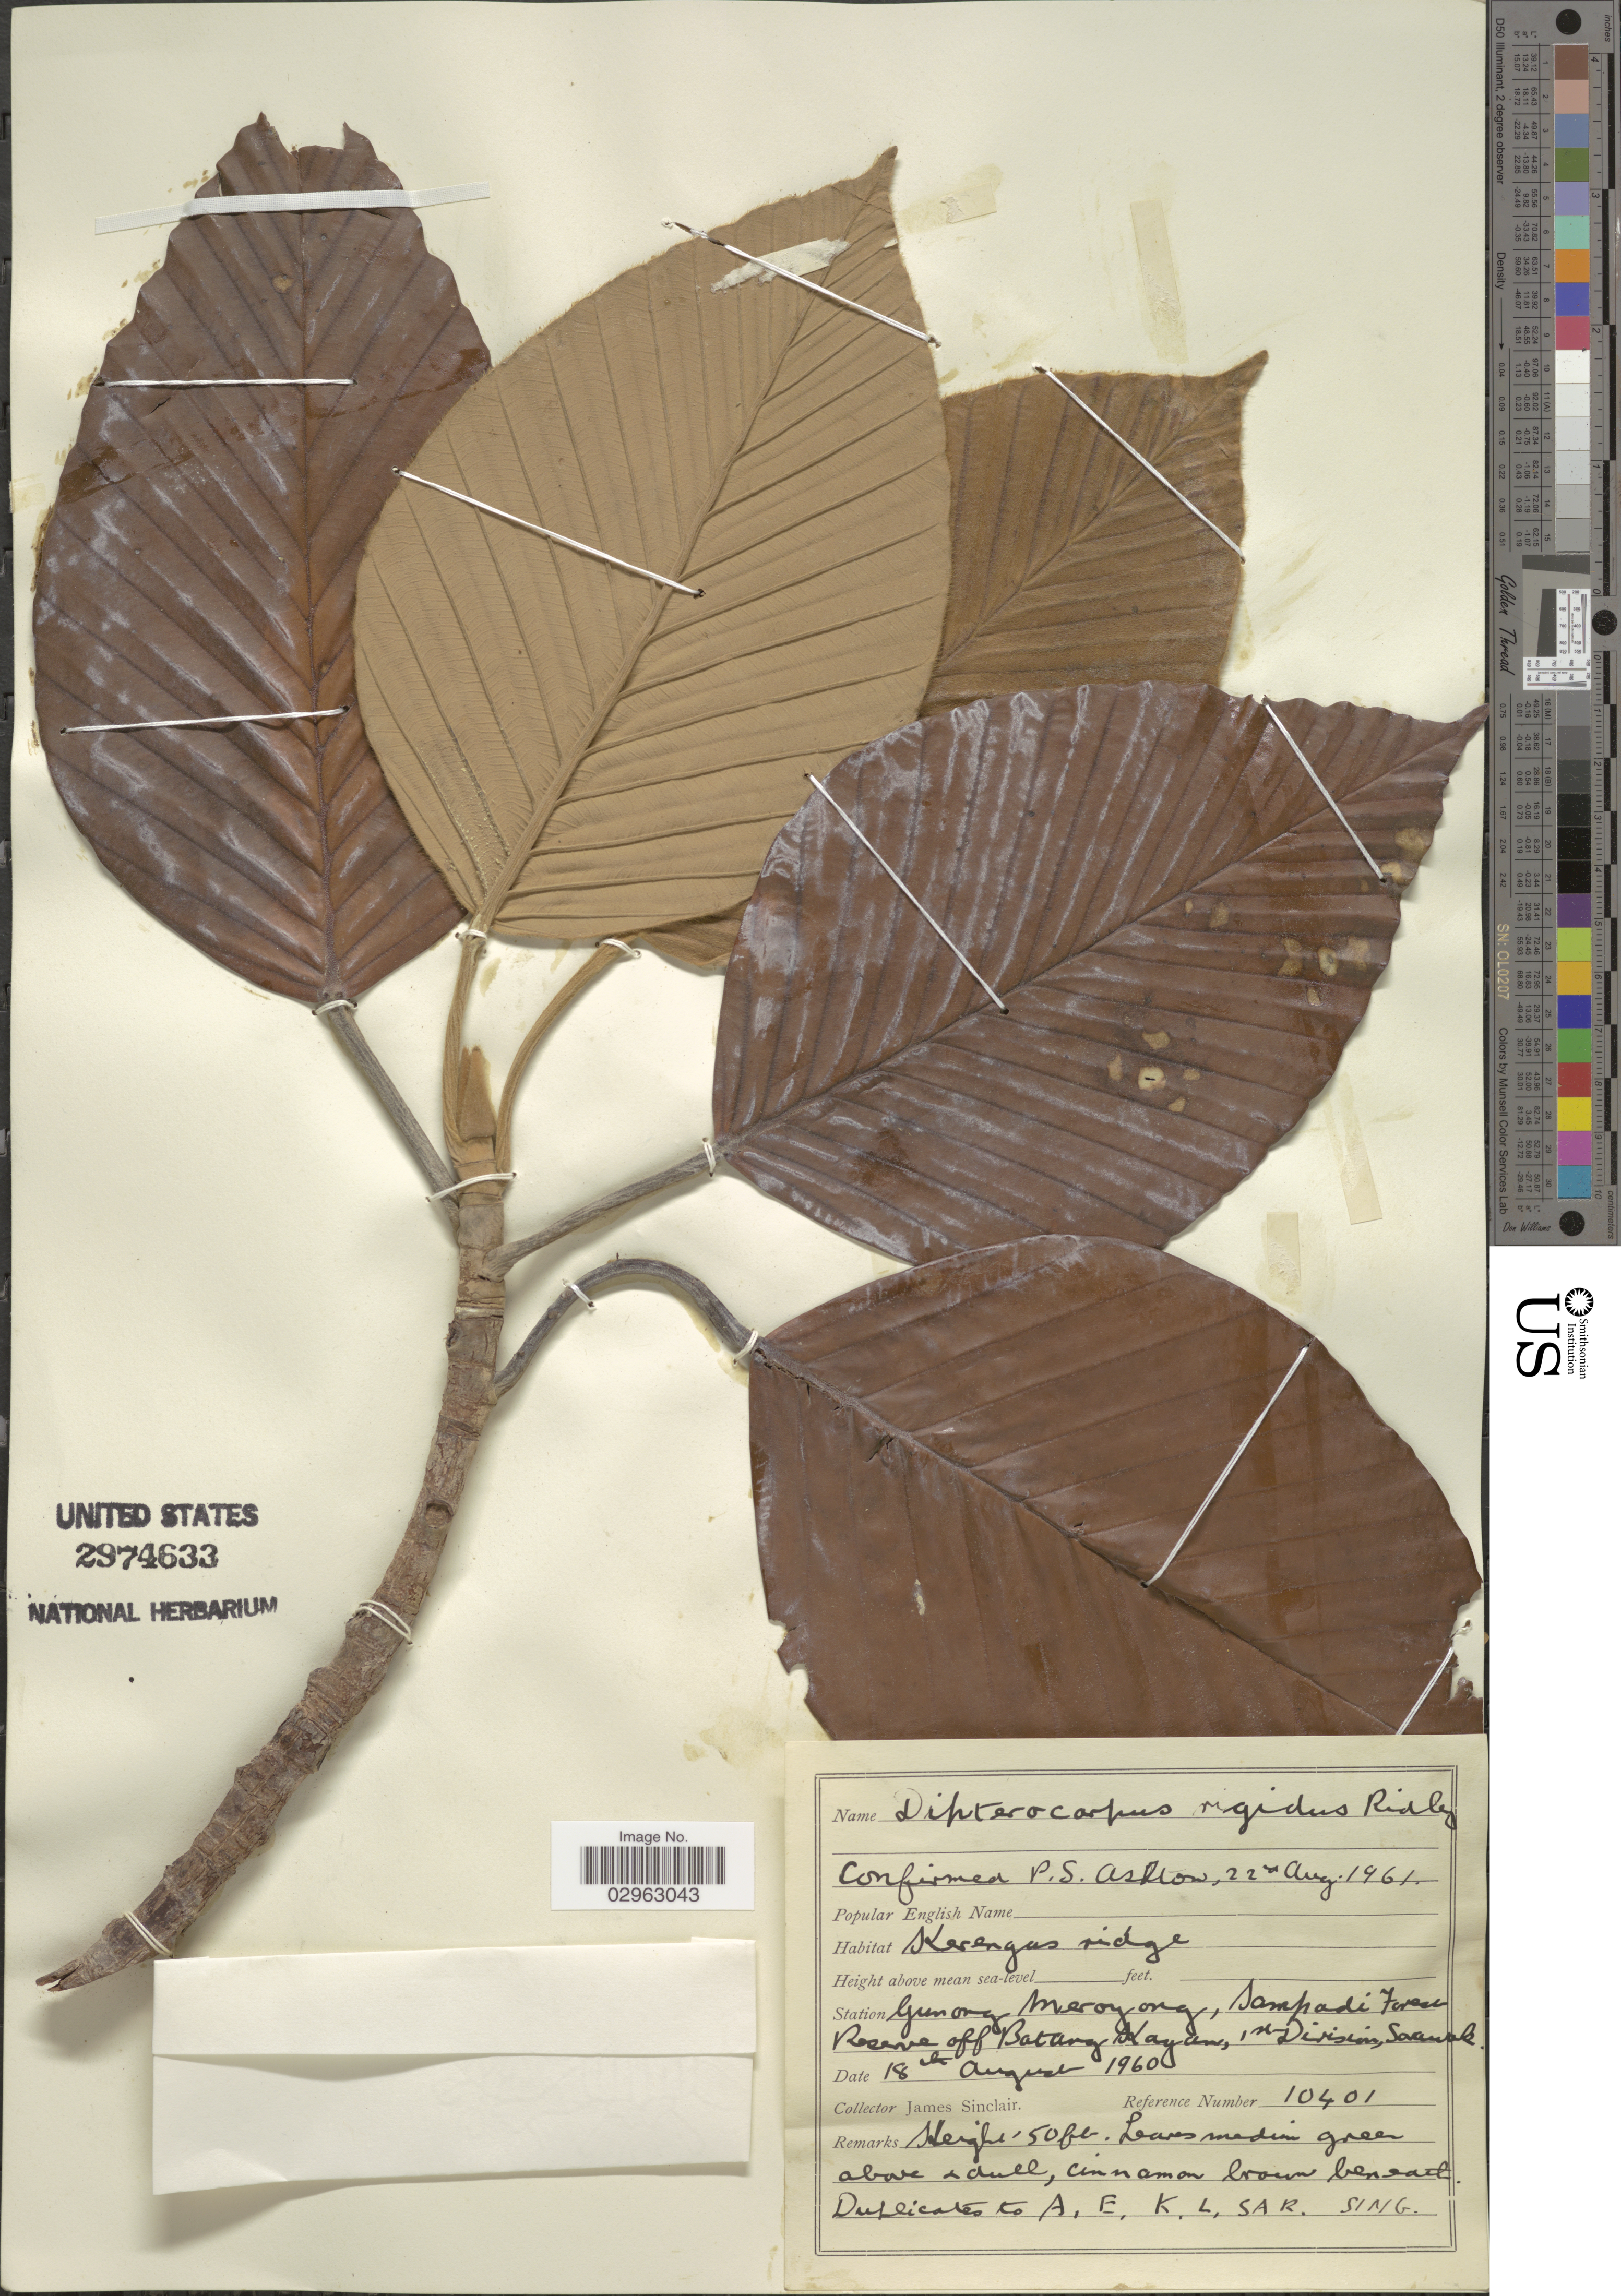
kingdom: Plantae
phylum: Tracheophyta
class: Magnoliopsida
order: Malvales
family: Dipterocarpaceae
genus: Dipterocarpus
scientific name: Dipterocarpus rigidus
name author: Ridl.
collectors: J. Sinclair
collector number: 10401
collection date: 1960-08-18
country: Malaysia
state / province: Sarawak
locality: Gunong Meroyong, Sampadi Forest Reserve off Batang Kayan, 1st Division.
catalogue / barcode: US 2974633